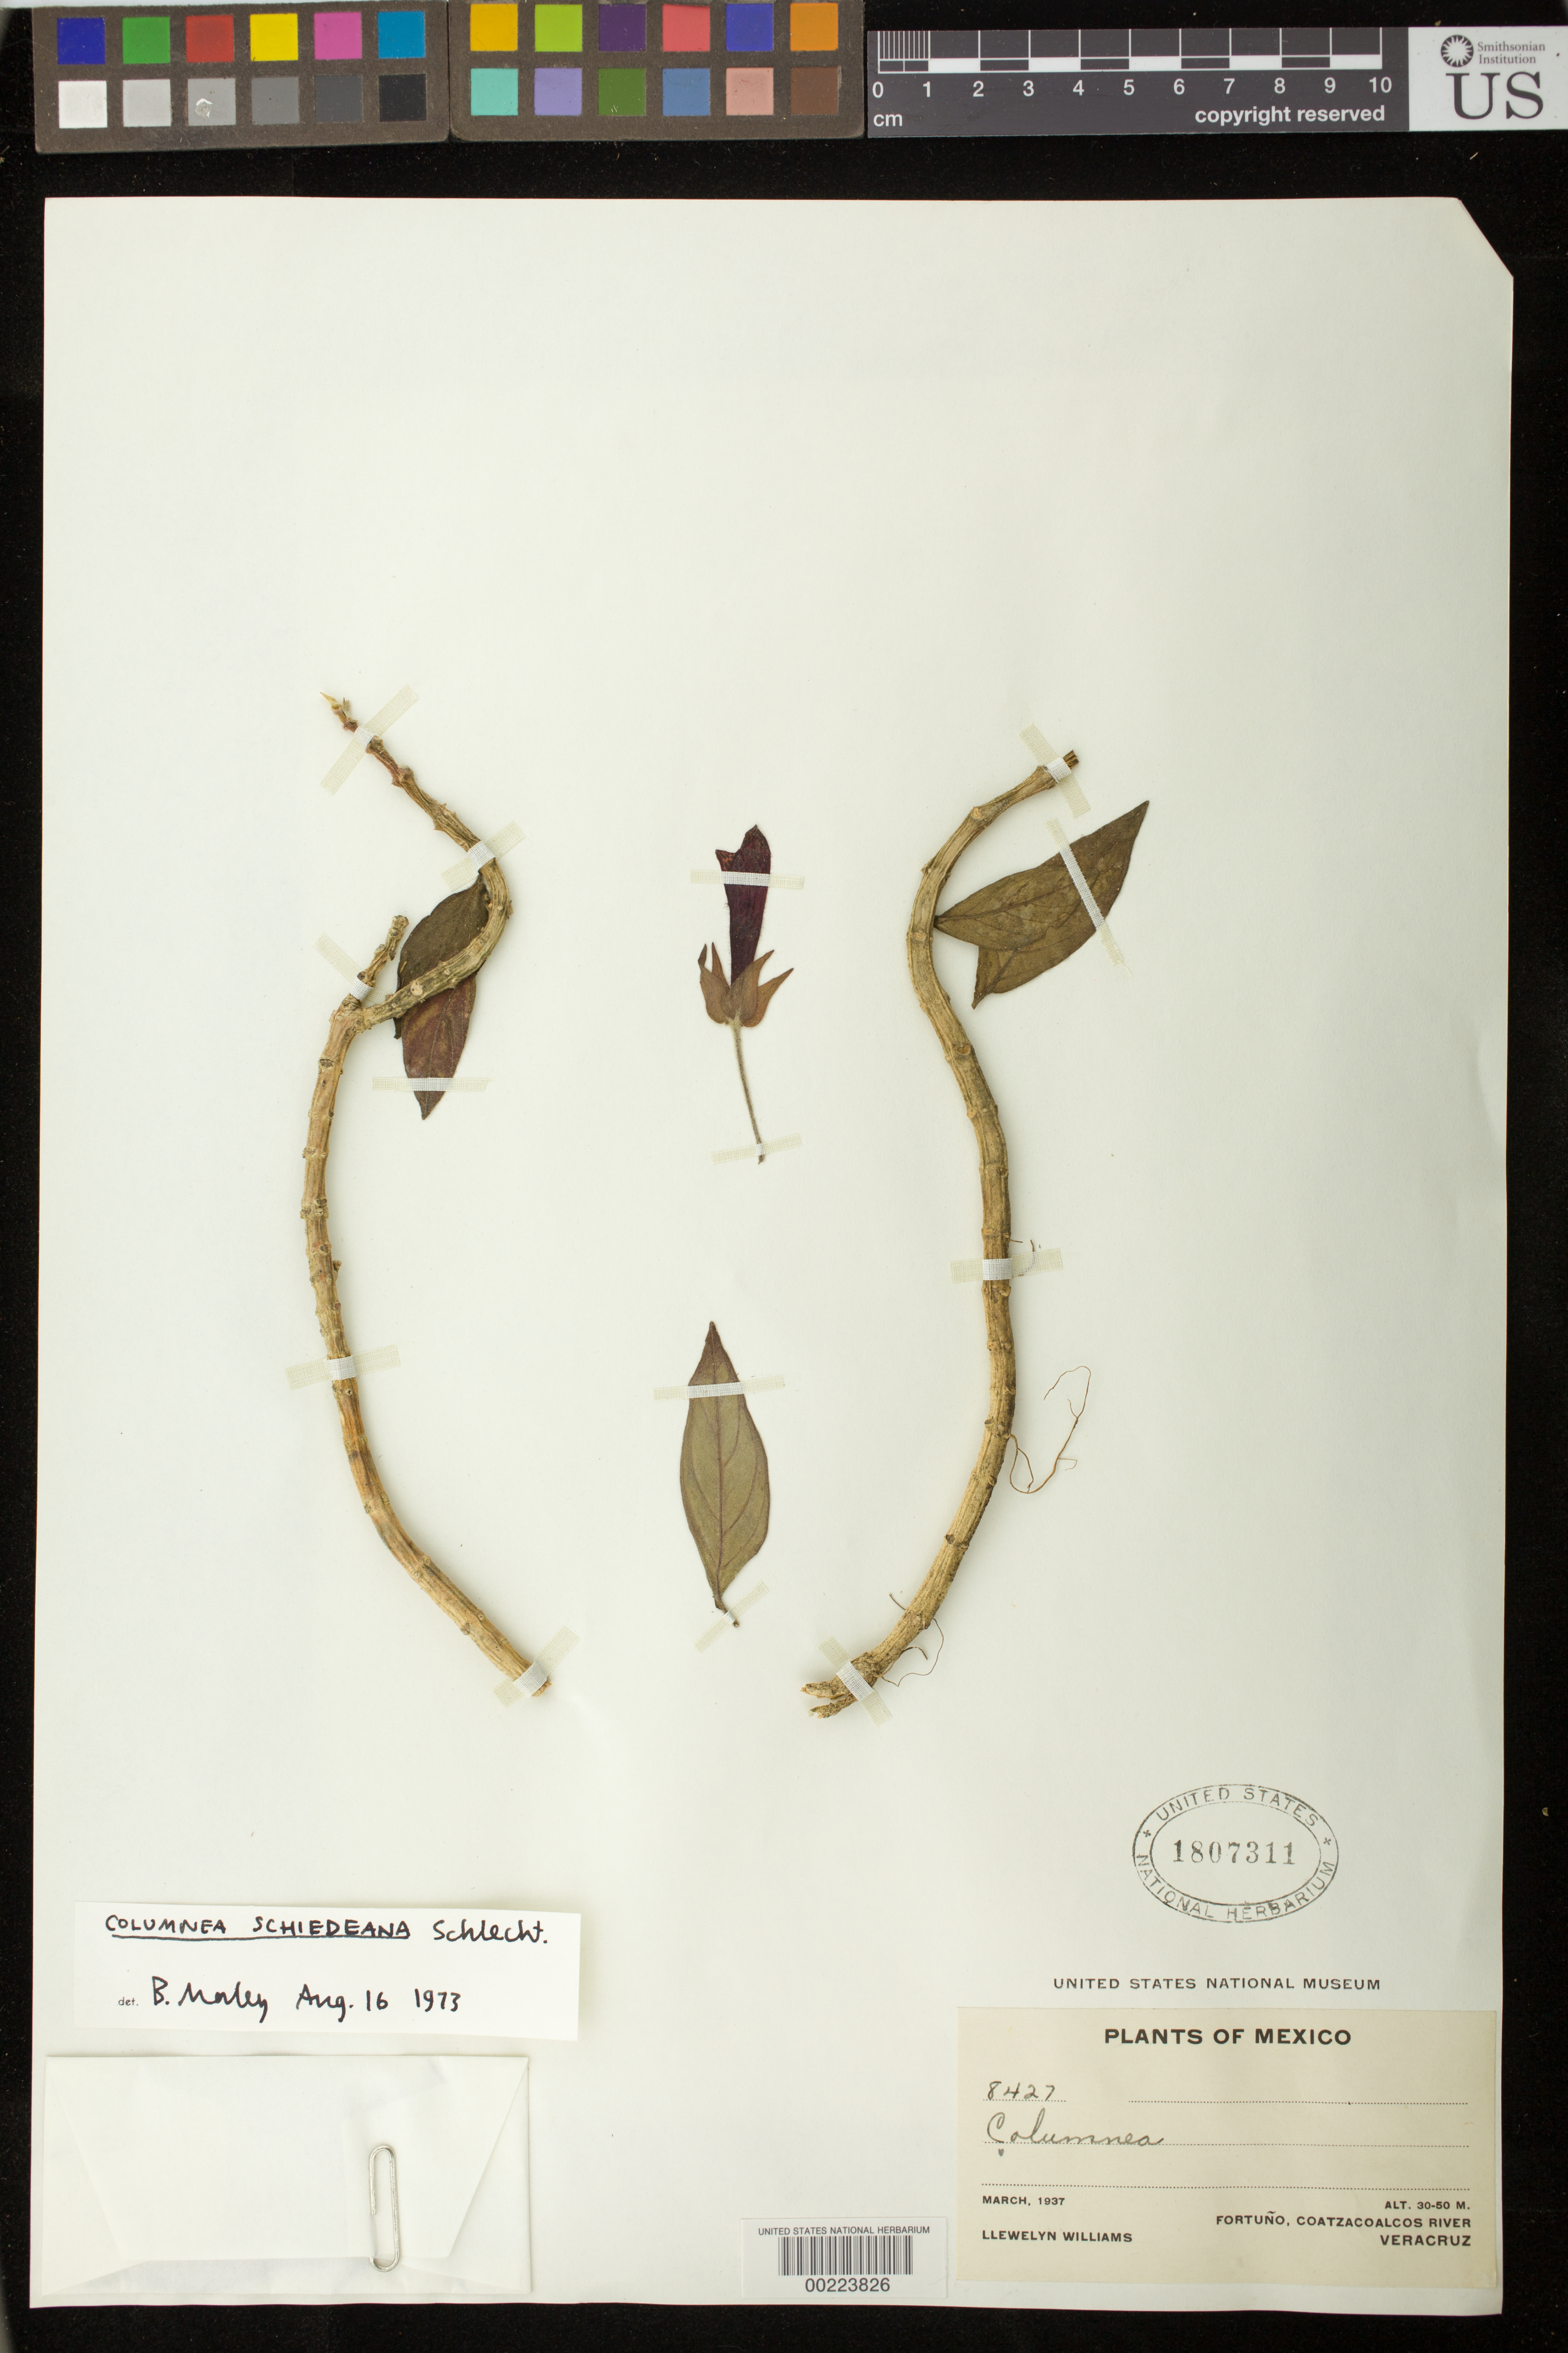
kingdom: Plantae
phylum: Tracheophyta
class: Magnoliopsida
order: Lamiales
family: Gesneriaceae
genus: Columnea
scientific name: Columnea schiedeana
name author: Schltdl.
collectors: L. Williams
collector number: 8427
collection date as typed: Mar 1937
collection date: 1937-03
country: Mexico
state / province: Veracruz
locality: Fortuno, Coatzacoalcos River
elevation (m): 30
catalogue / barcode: US 1807311